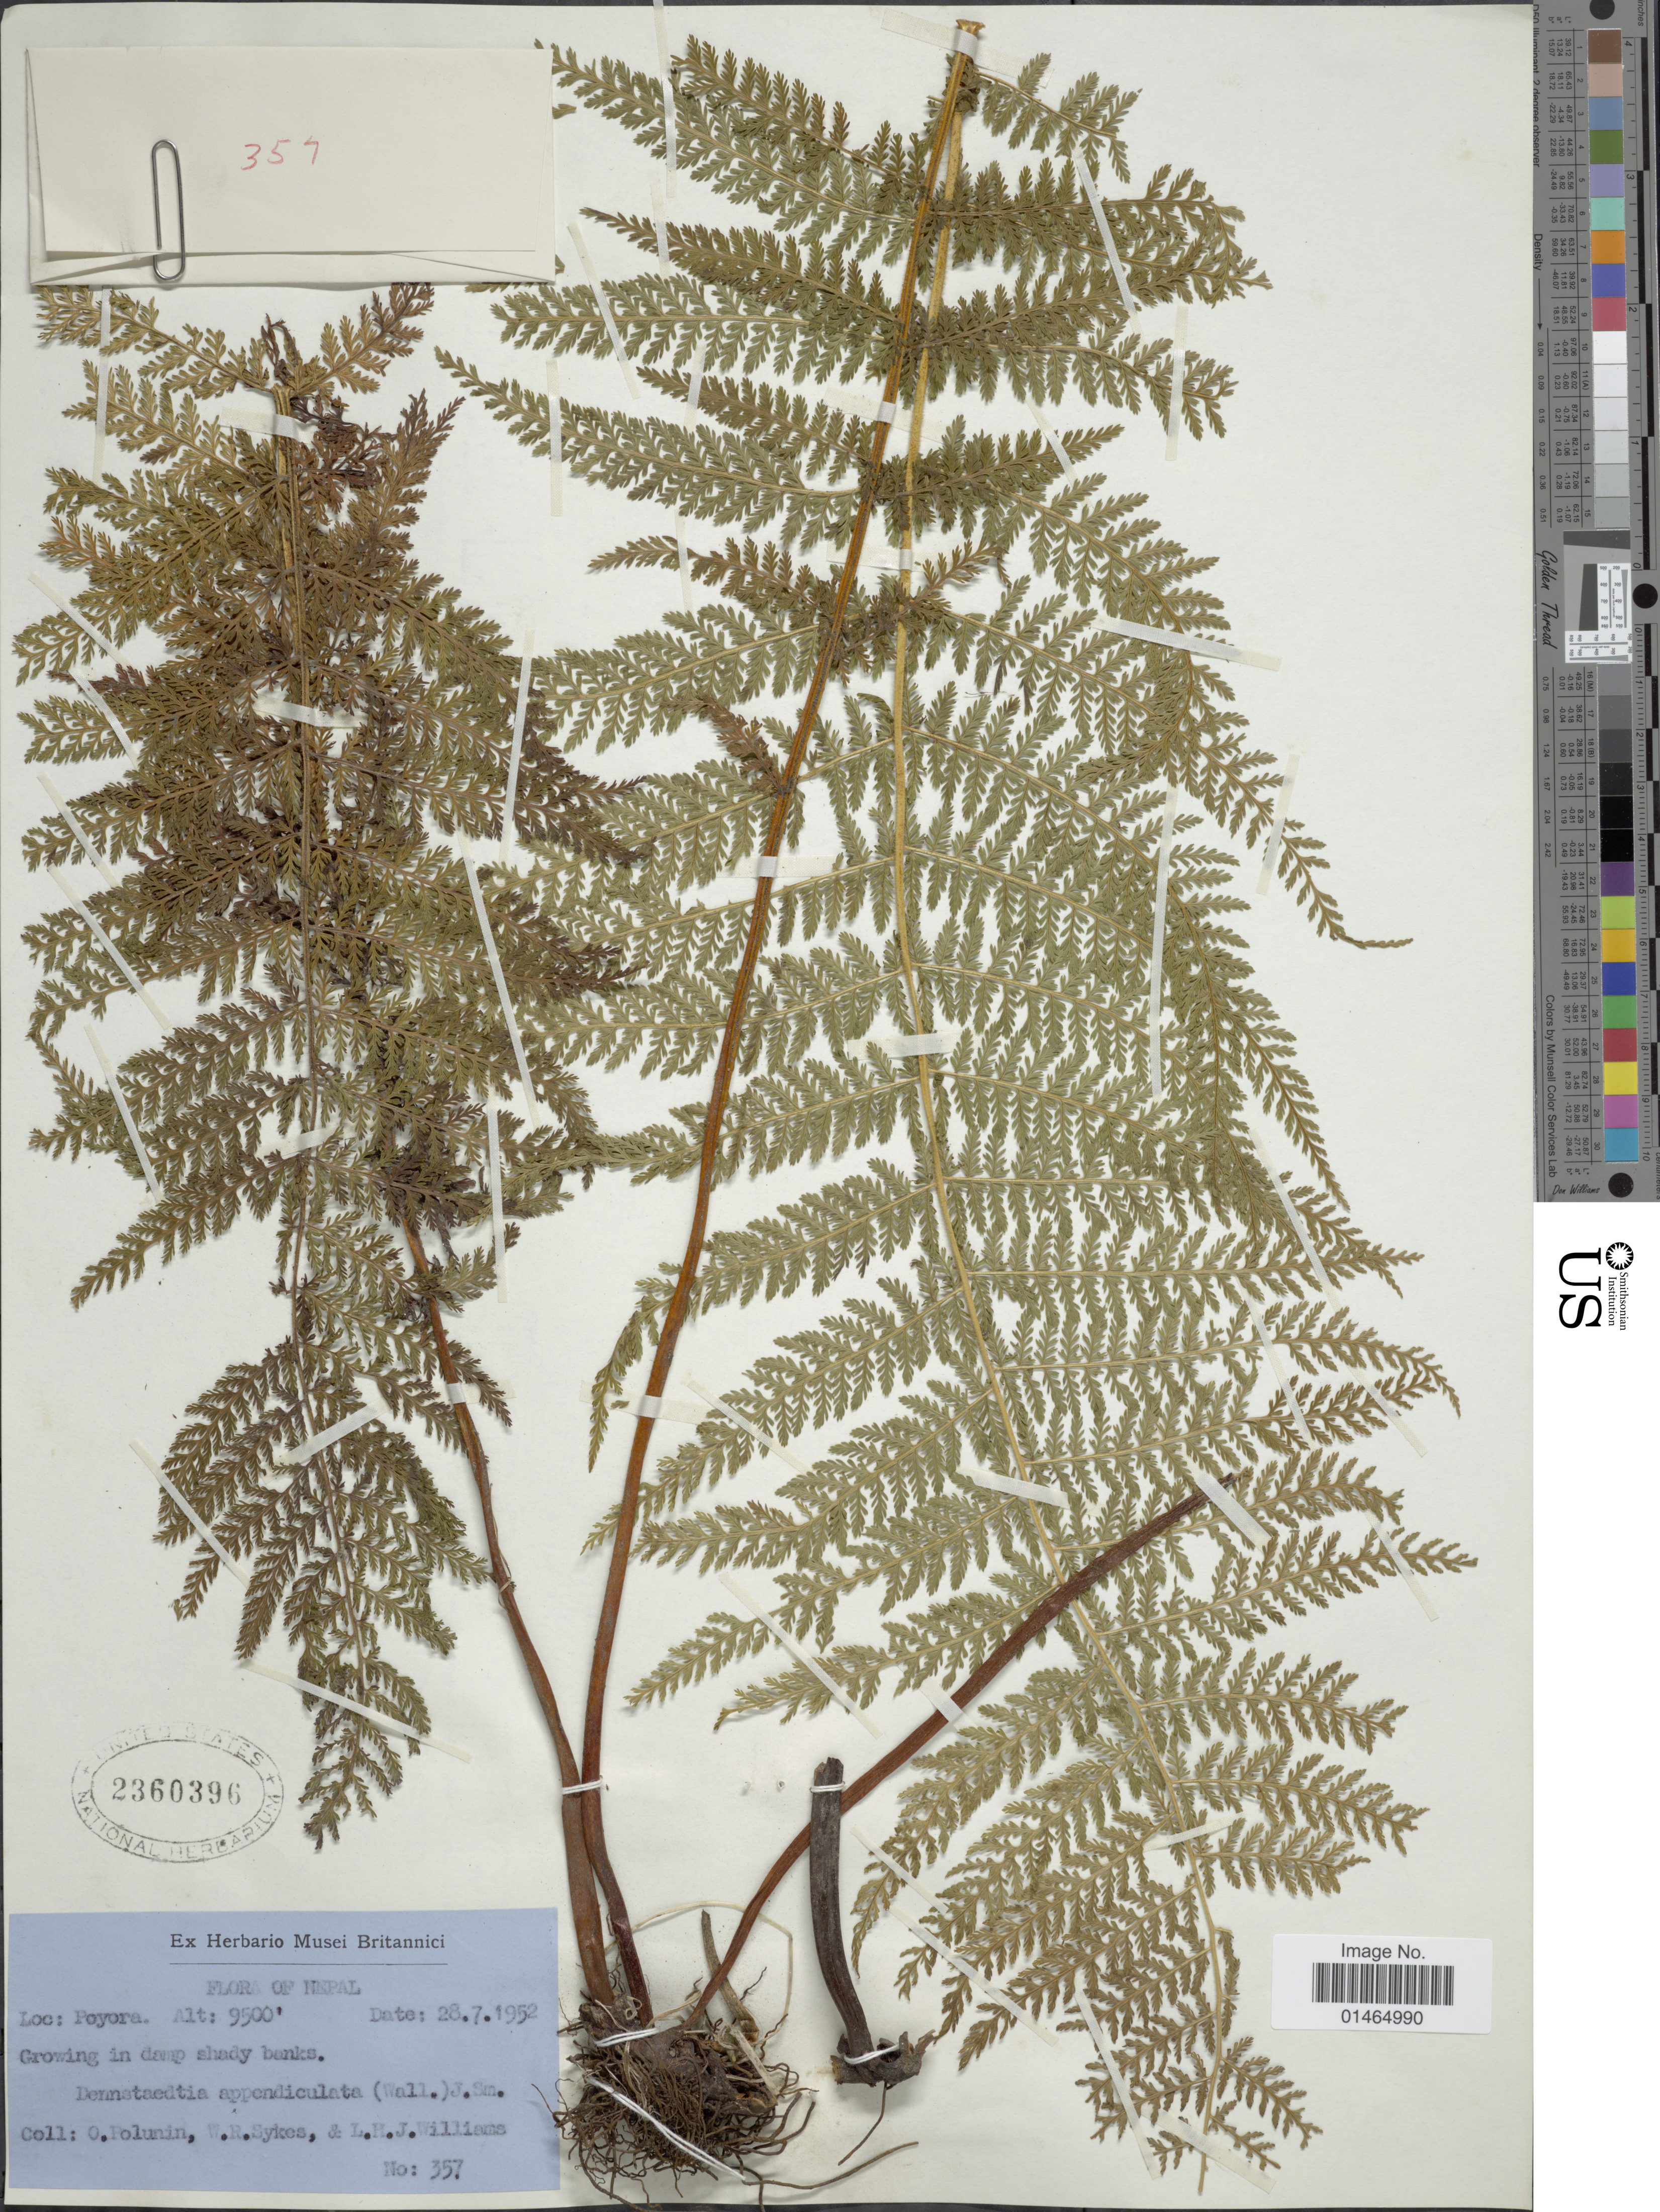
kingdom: Plantae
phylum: Tracheophyta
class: Polypodiopsida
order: Polypodiales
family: Dennstaedtiaceae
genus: Dennstaedtia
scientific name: Dennstaedtia appendiculata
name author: (Wall. ex Hook.) J. Sm.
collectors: O. V. Polunin, W. R. Sykes & L. H. J. Williams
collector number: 357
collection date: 1952-07-28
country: Nepal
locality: Poyora.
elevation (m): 2896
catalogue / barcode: US 2360396